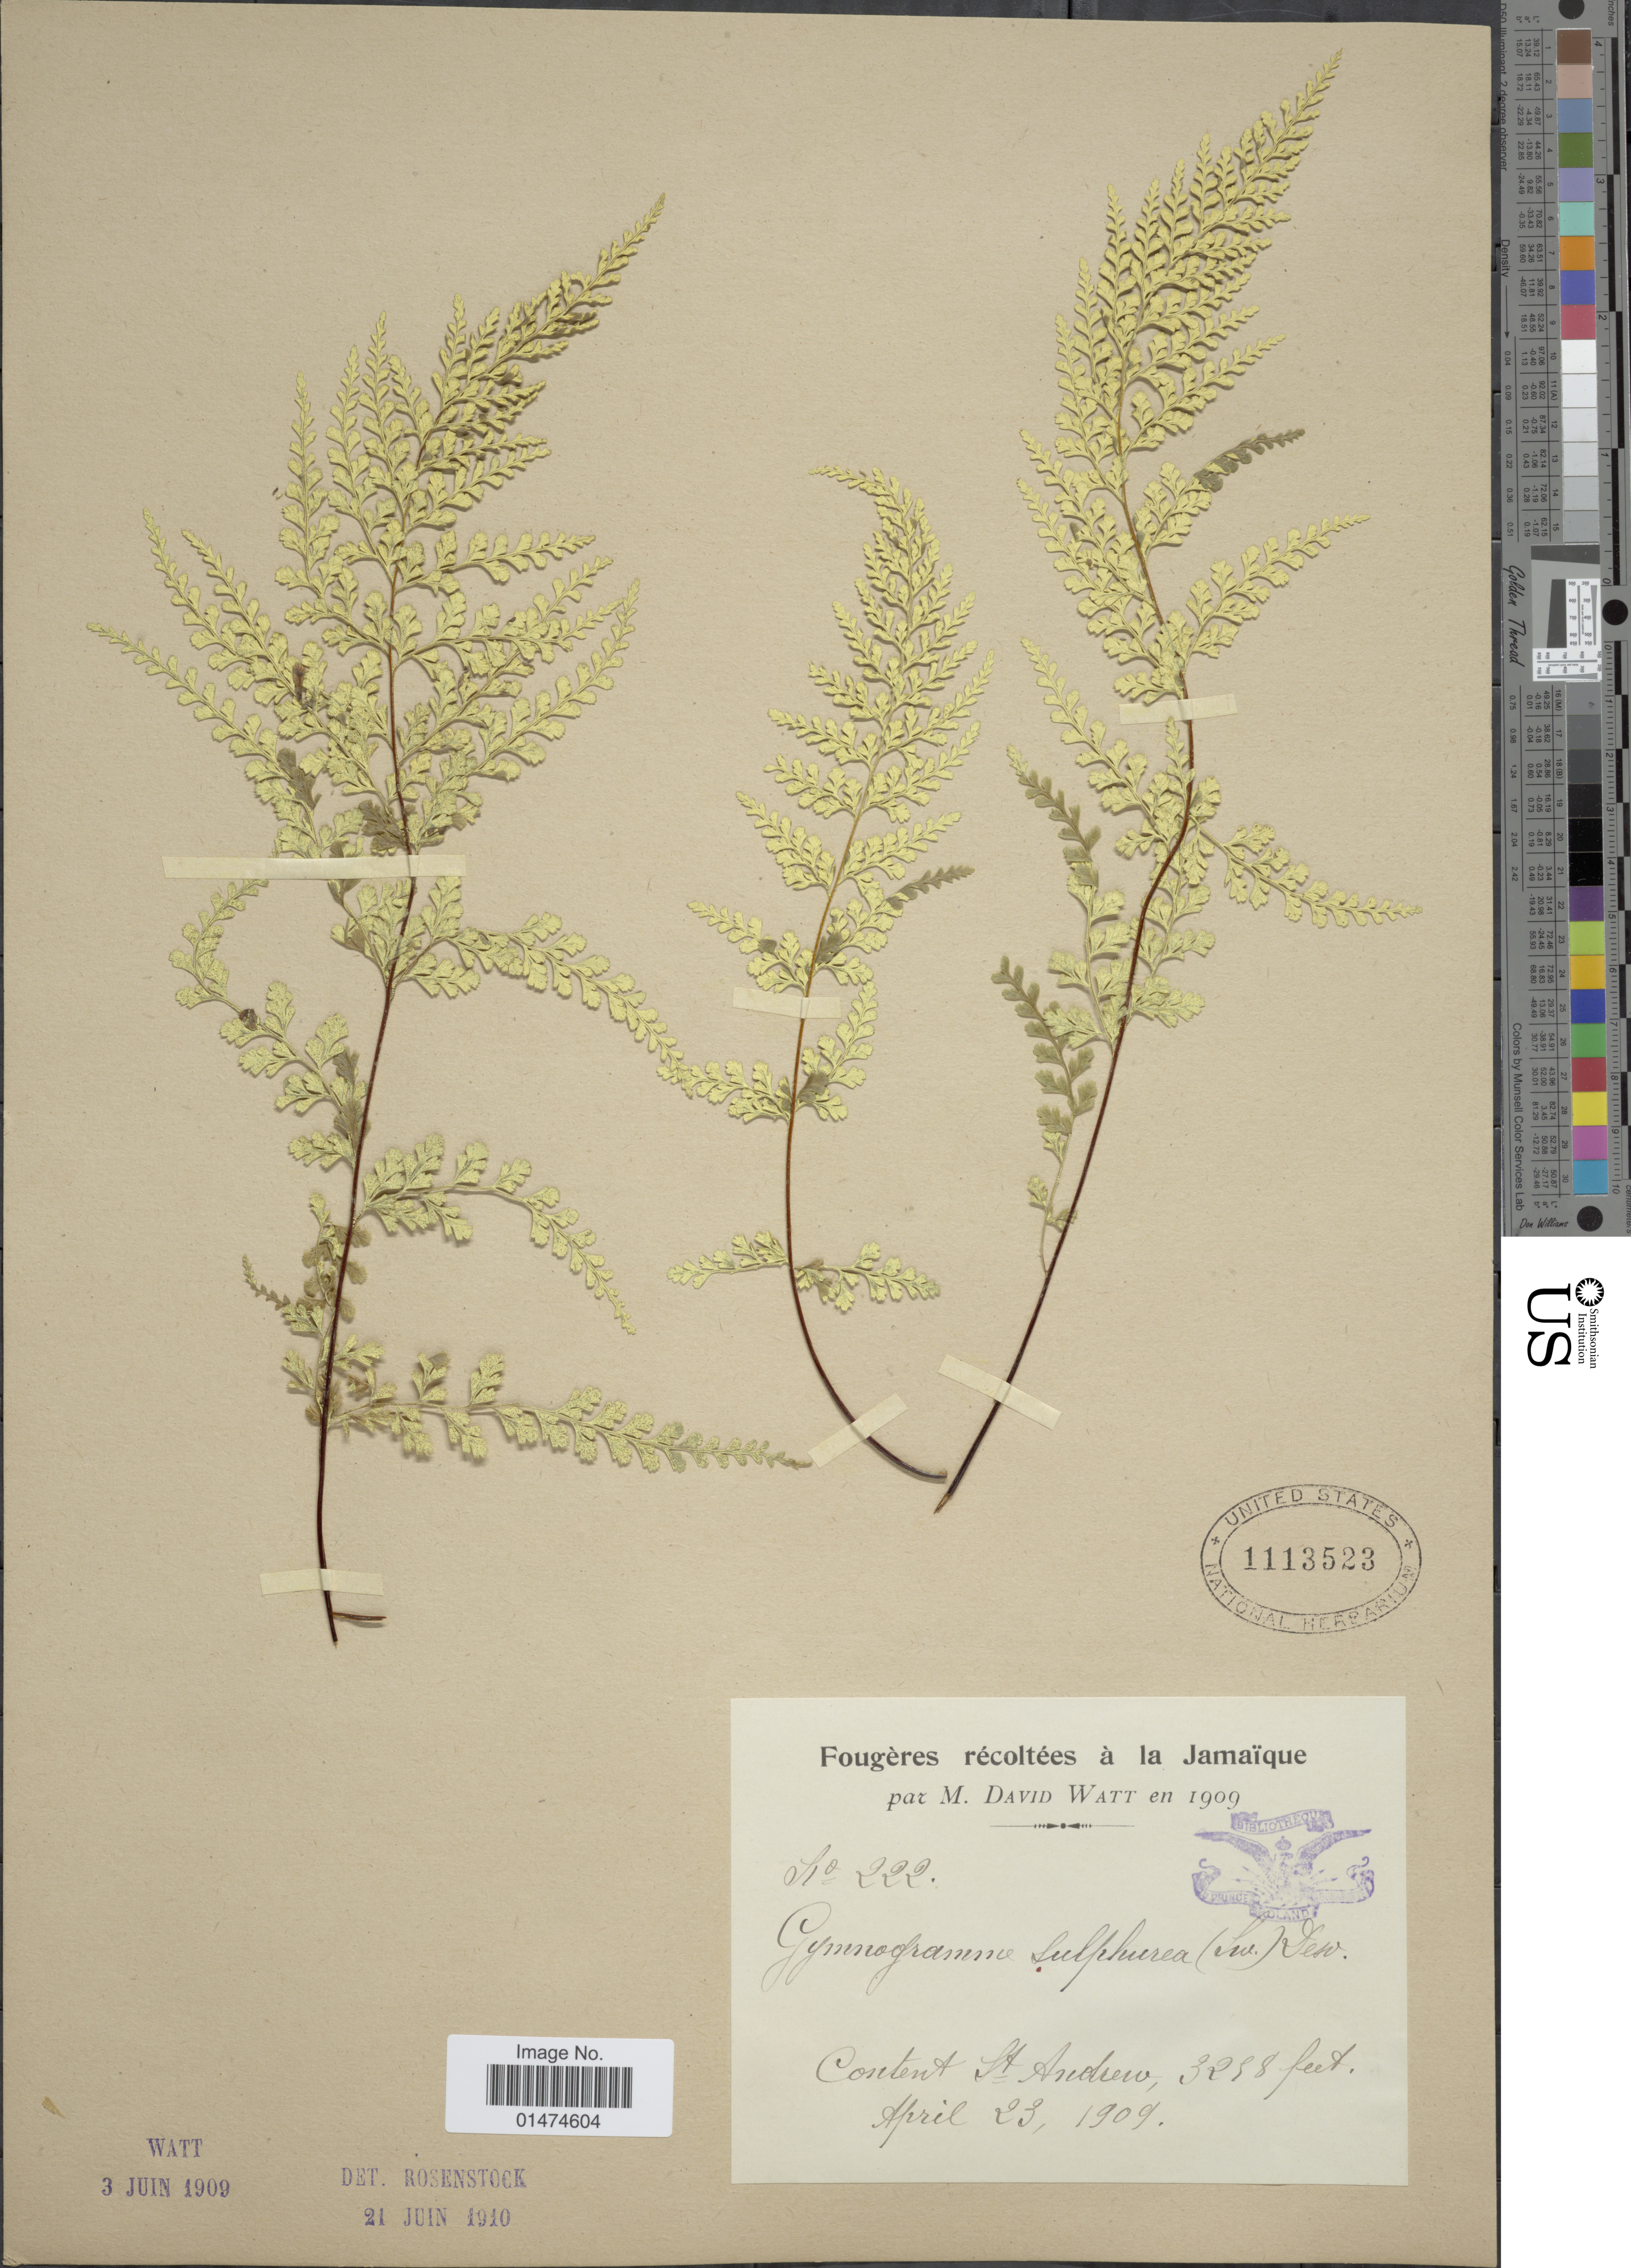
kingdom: Plantae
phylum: Tracheophyta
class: Polypodiopsida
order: Polypodiales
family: Pteridaceae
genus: Pityrogramma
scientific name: Pityrogramma sulphurea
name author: (Sw.) Maxon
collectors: D. A. P. Watt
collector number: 222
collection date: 1909-04-23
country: Jamaica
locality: Jamaica, Content St. Andrew.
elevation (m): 1005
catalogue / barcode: US 1113523